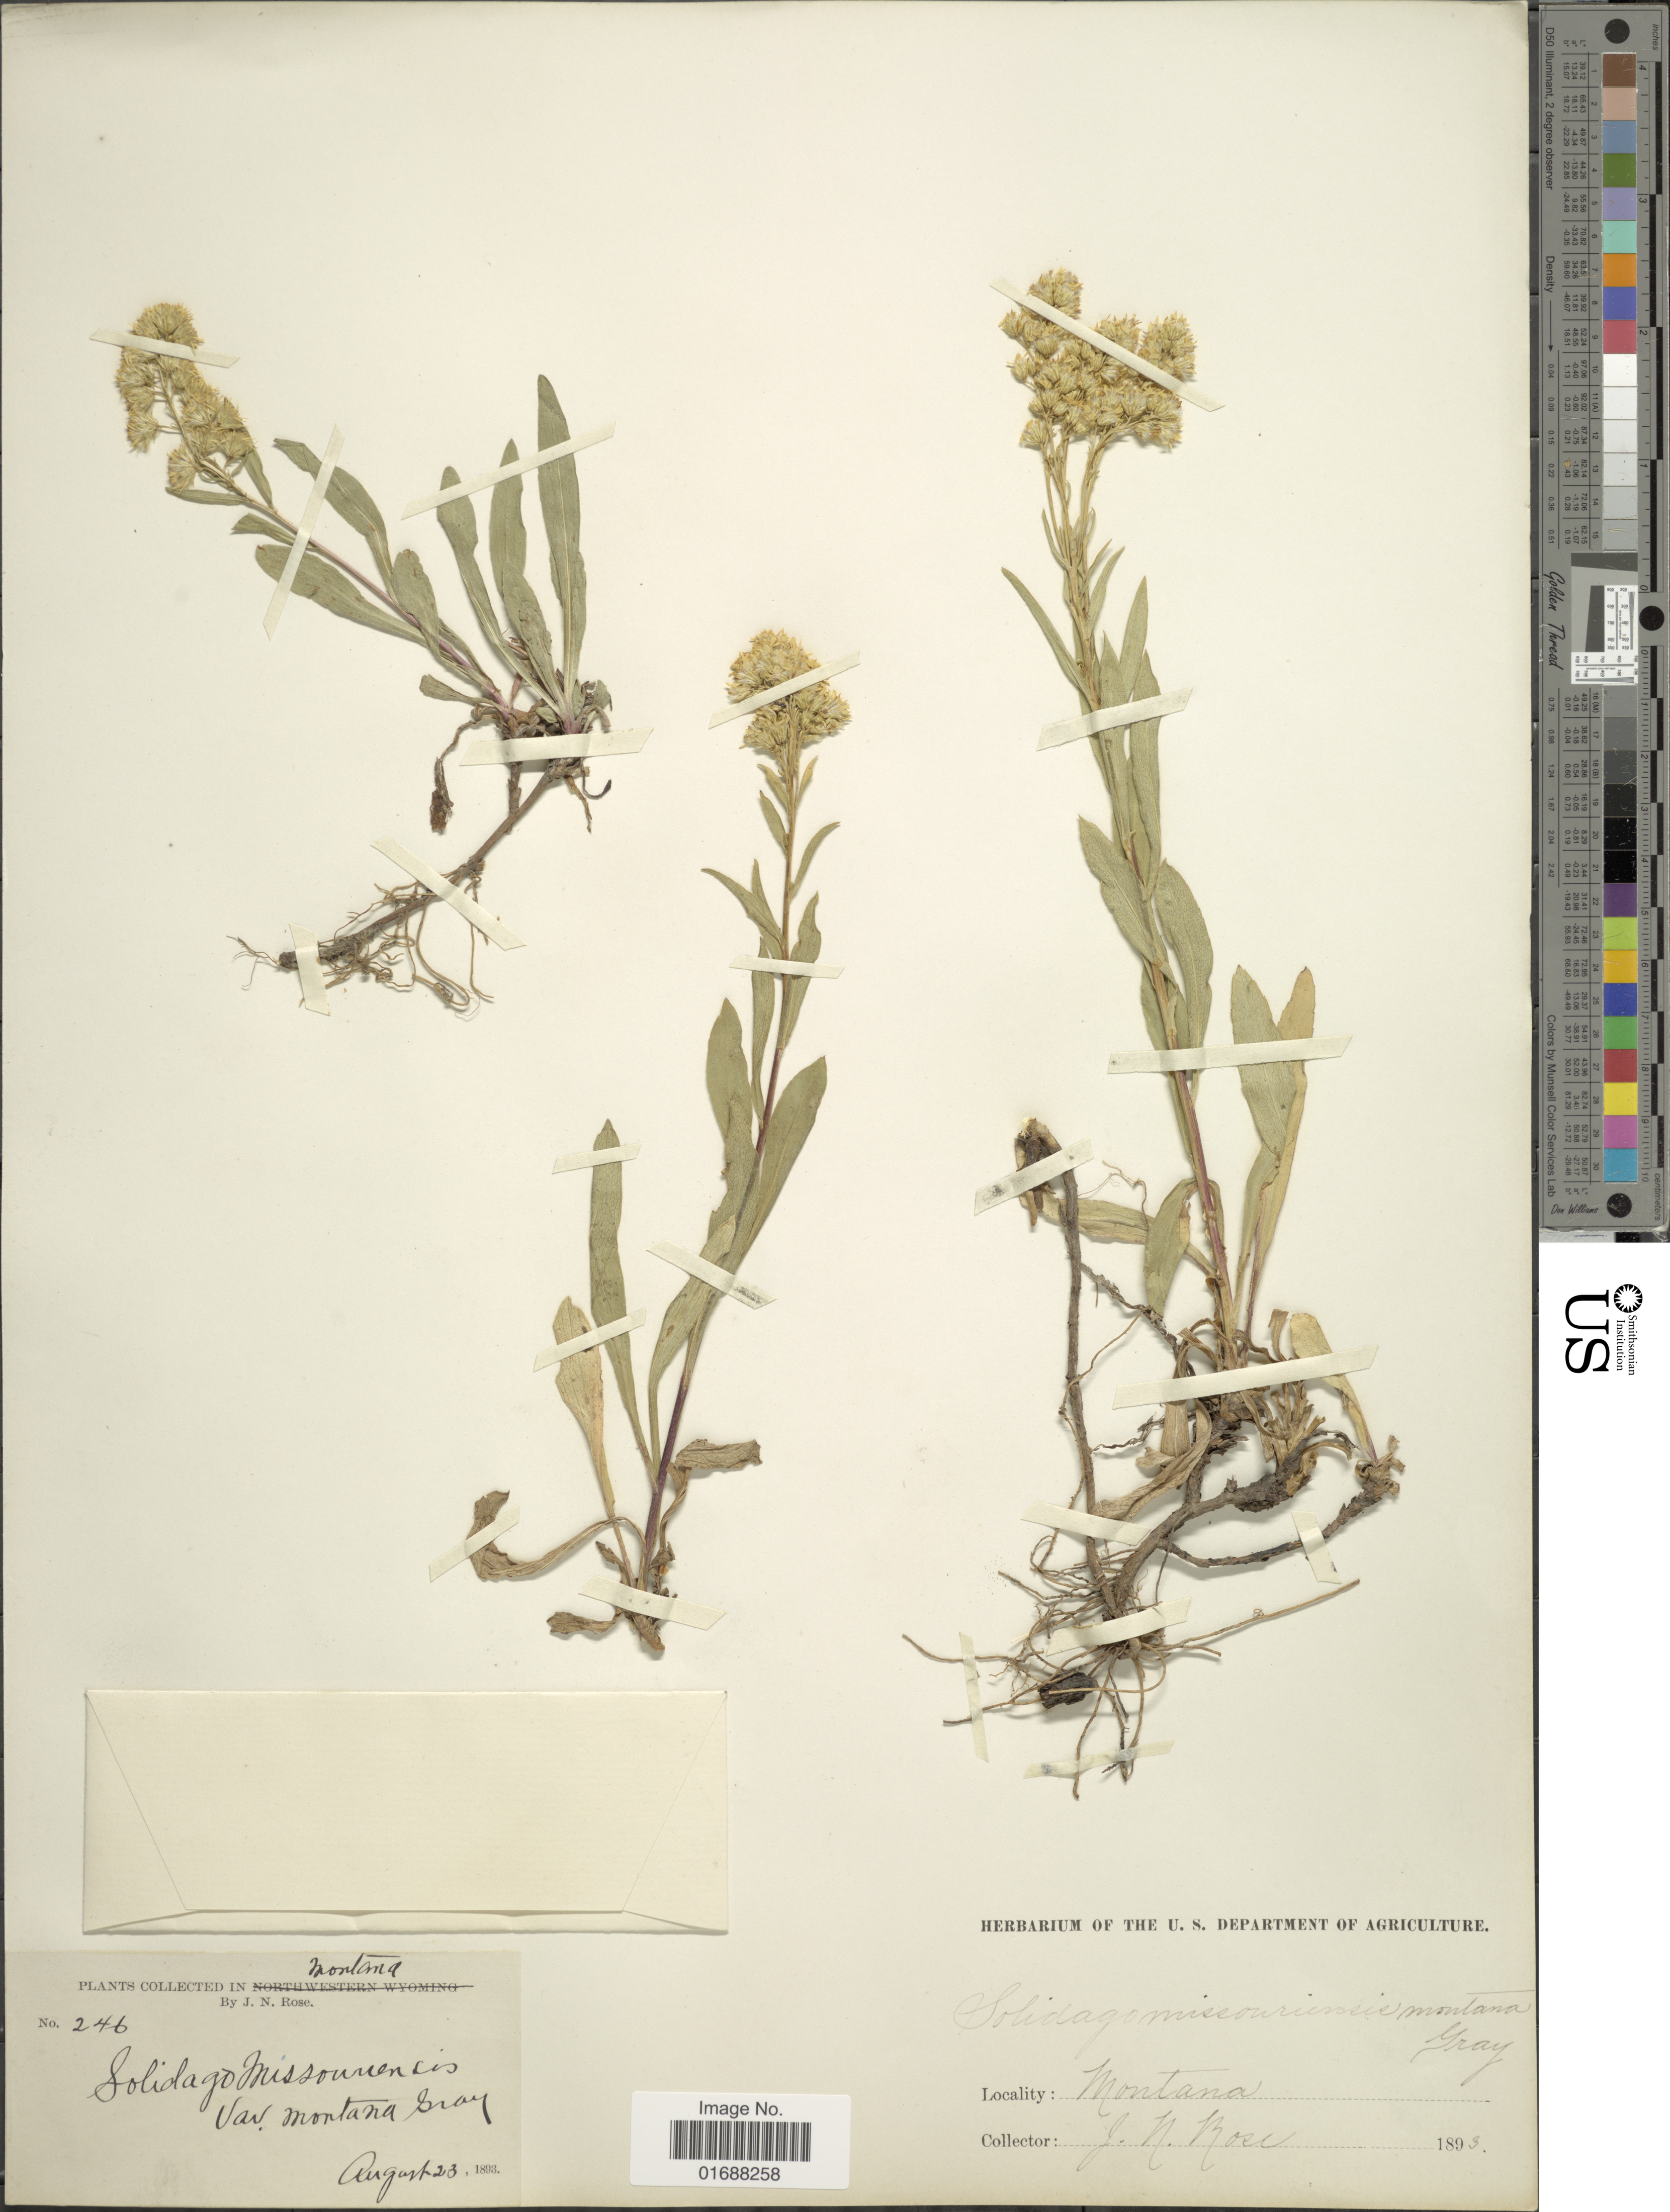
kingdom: Plantae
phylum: Tracheophyta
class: Magnoliopsida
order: Asterales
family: Asteraceae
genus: Solidago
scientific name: Solidago missouriensis var. missouriensis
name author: Nutt.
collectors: J. N. Rose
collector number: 246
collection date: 1893-08-23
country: United States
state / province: Montana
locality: Montana,